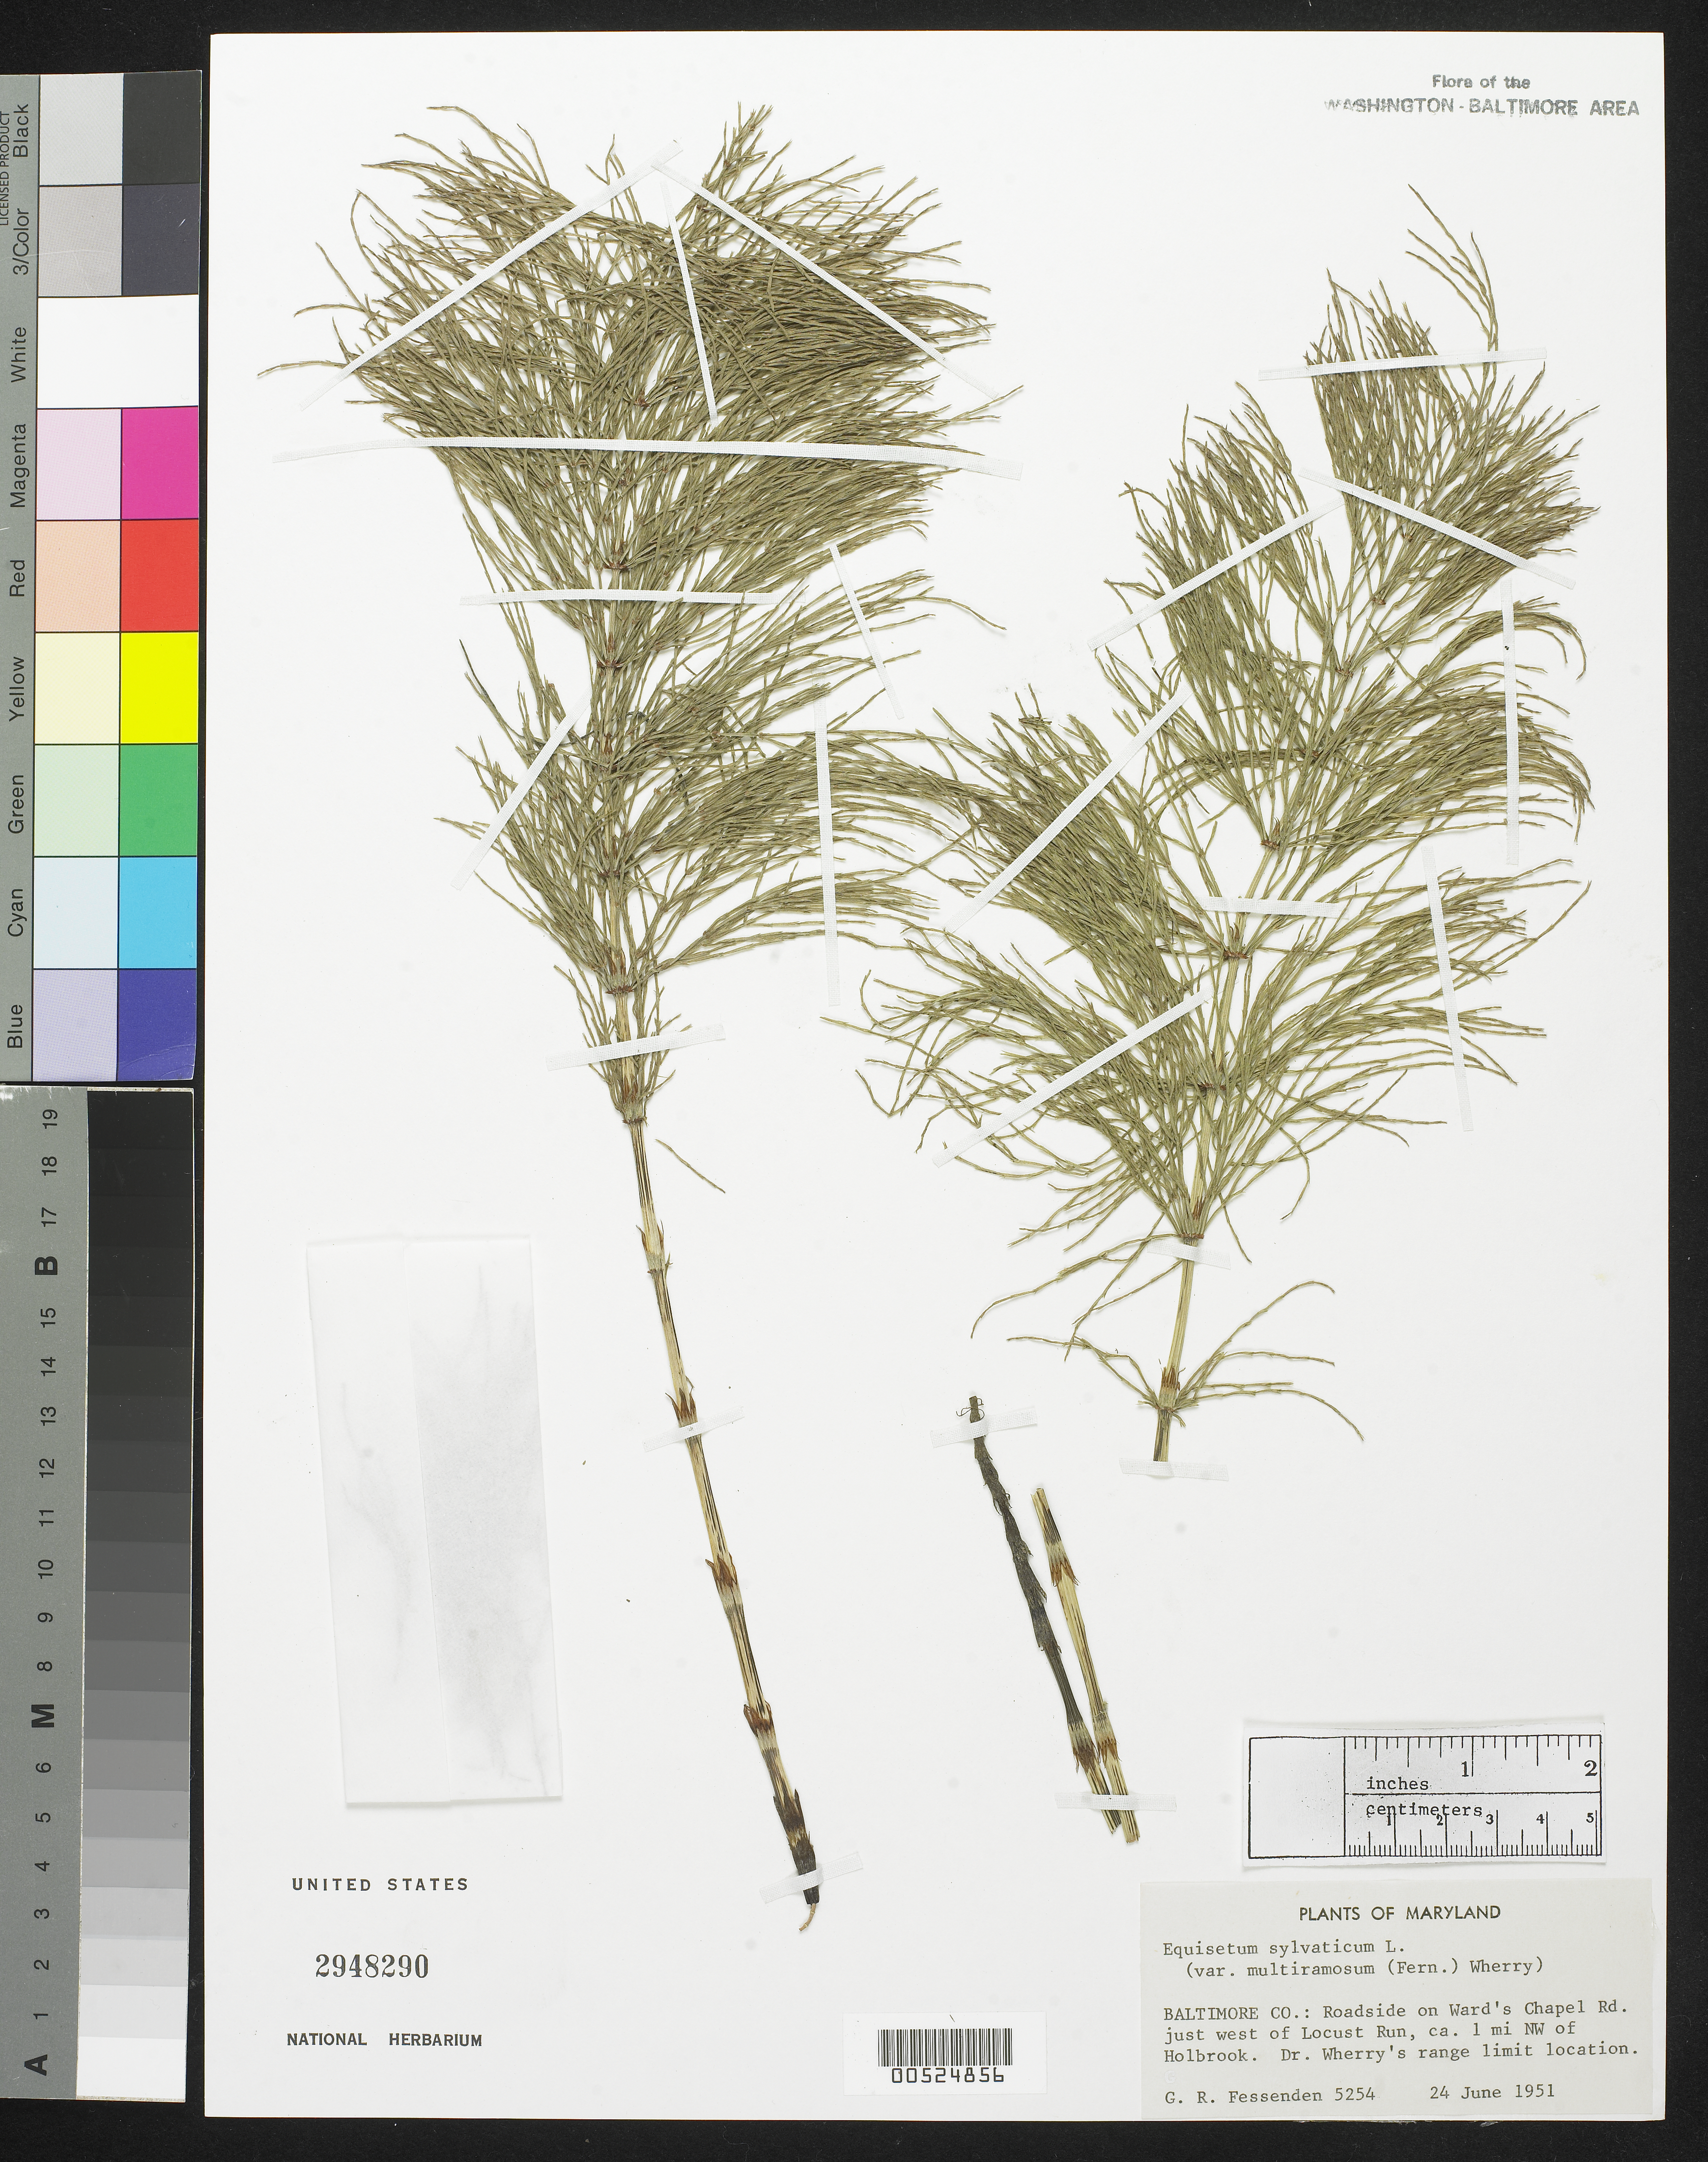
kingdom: Plantae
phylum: Tracheophyta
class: Polypodiopsida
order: Equisetales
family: Equisetaceae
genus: Equisetum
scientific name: Equisetum sylvaticum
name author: L.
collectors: G. Fessenden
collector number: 5254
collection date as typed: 24 Jun 1951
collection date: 1951-06-24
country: United States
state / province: Maryland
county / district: Baltimore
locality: Wards Chapel Rd. just W of Locust Run, Ca. 1 mi. NW of Holbrook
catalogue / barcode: US 2948290